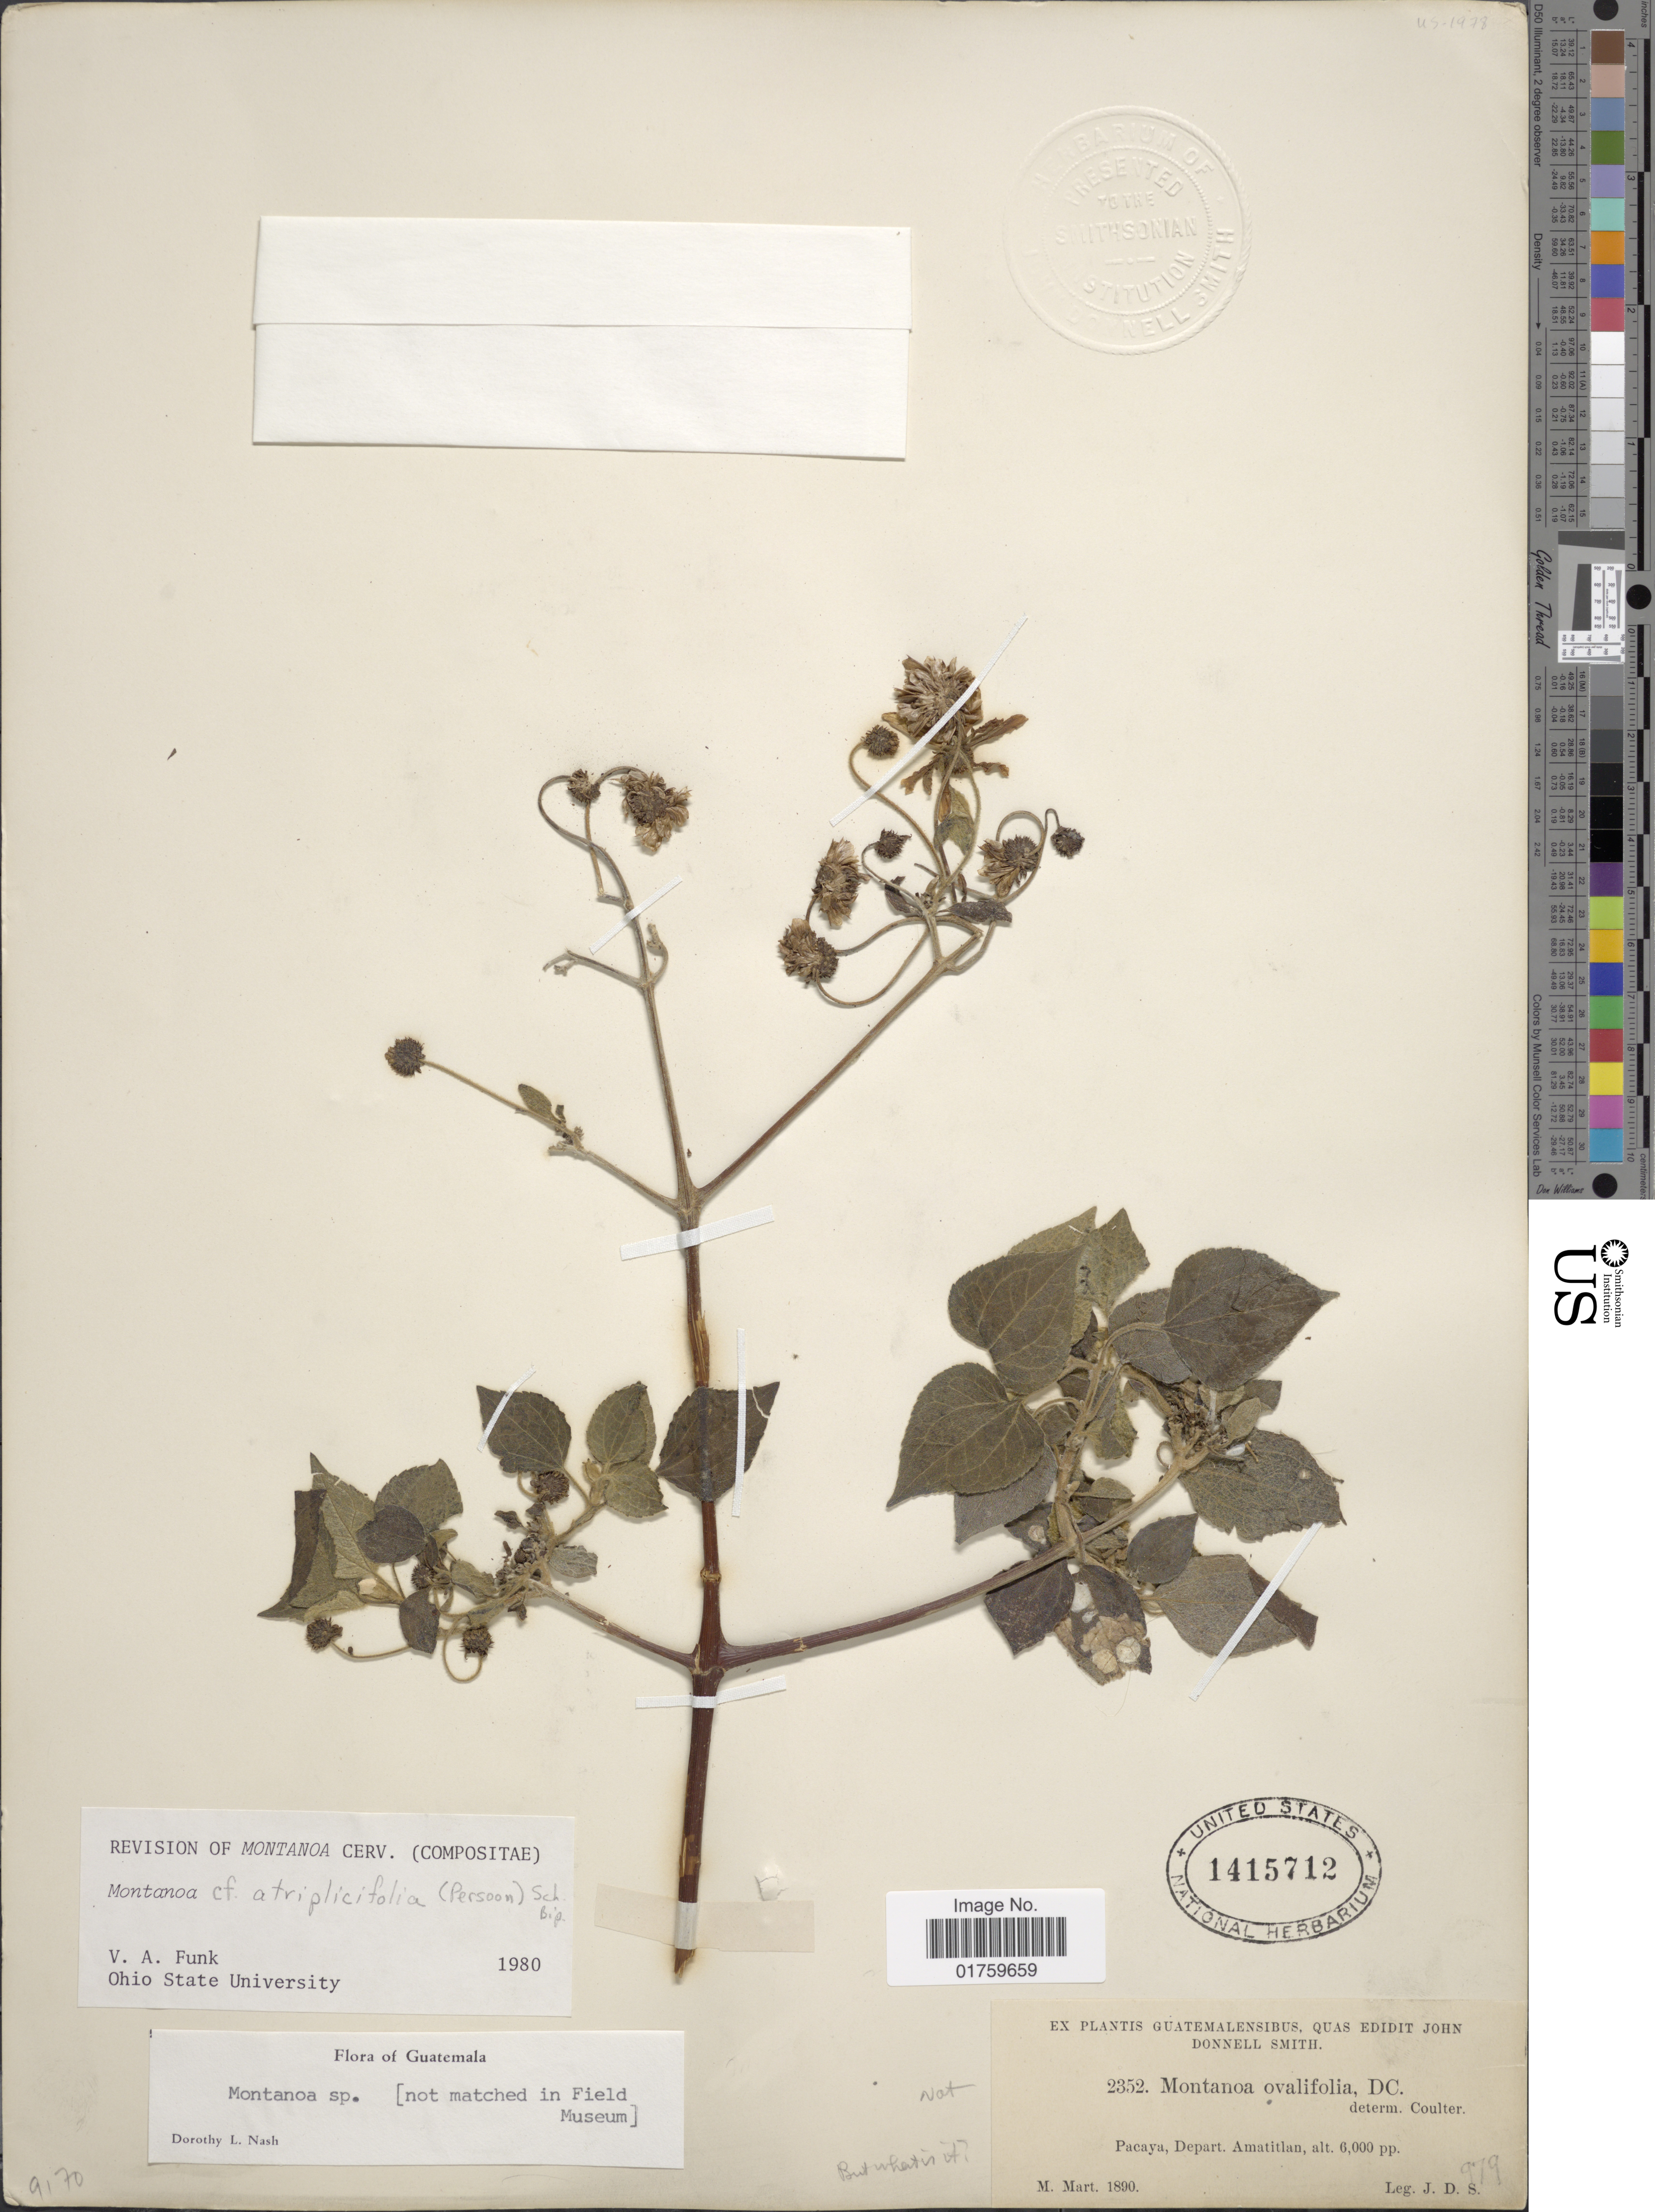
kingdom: Plantae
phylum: Tracheophyta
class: Magnoliopsida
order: Asterales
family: Asteraceae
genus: Montanoa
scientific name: Montanoa atriplicifolia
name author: (Pers.) Sch. Bip.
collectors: J. Donnell Smith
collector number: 2352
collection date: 1890-03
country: Guatemala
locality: Pacaya, Depart. Amatitlan.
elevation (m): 1829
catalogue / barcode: US 1415712